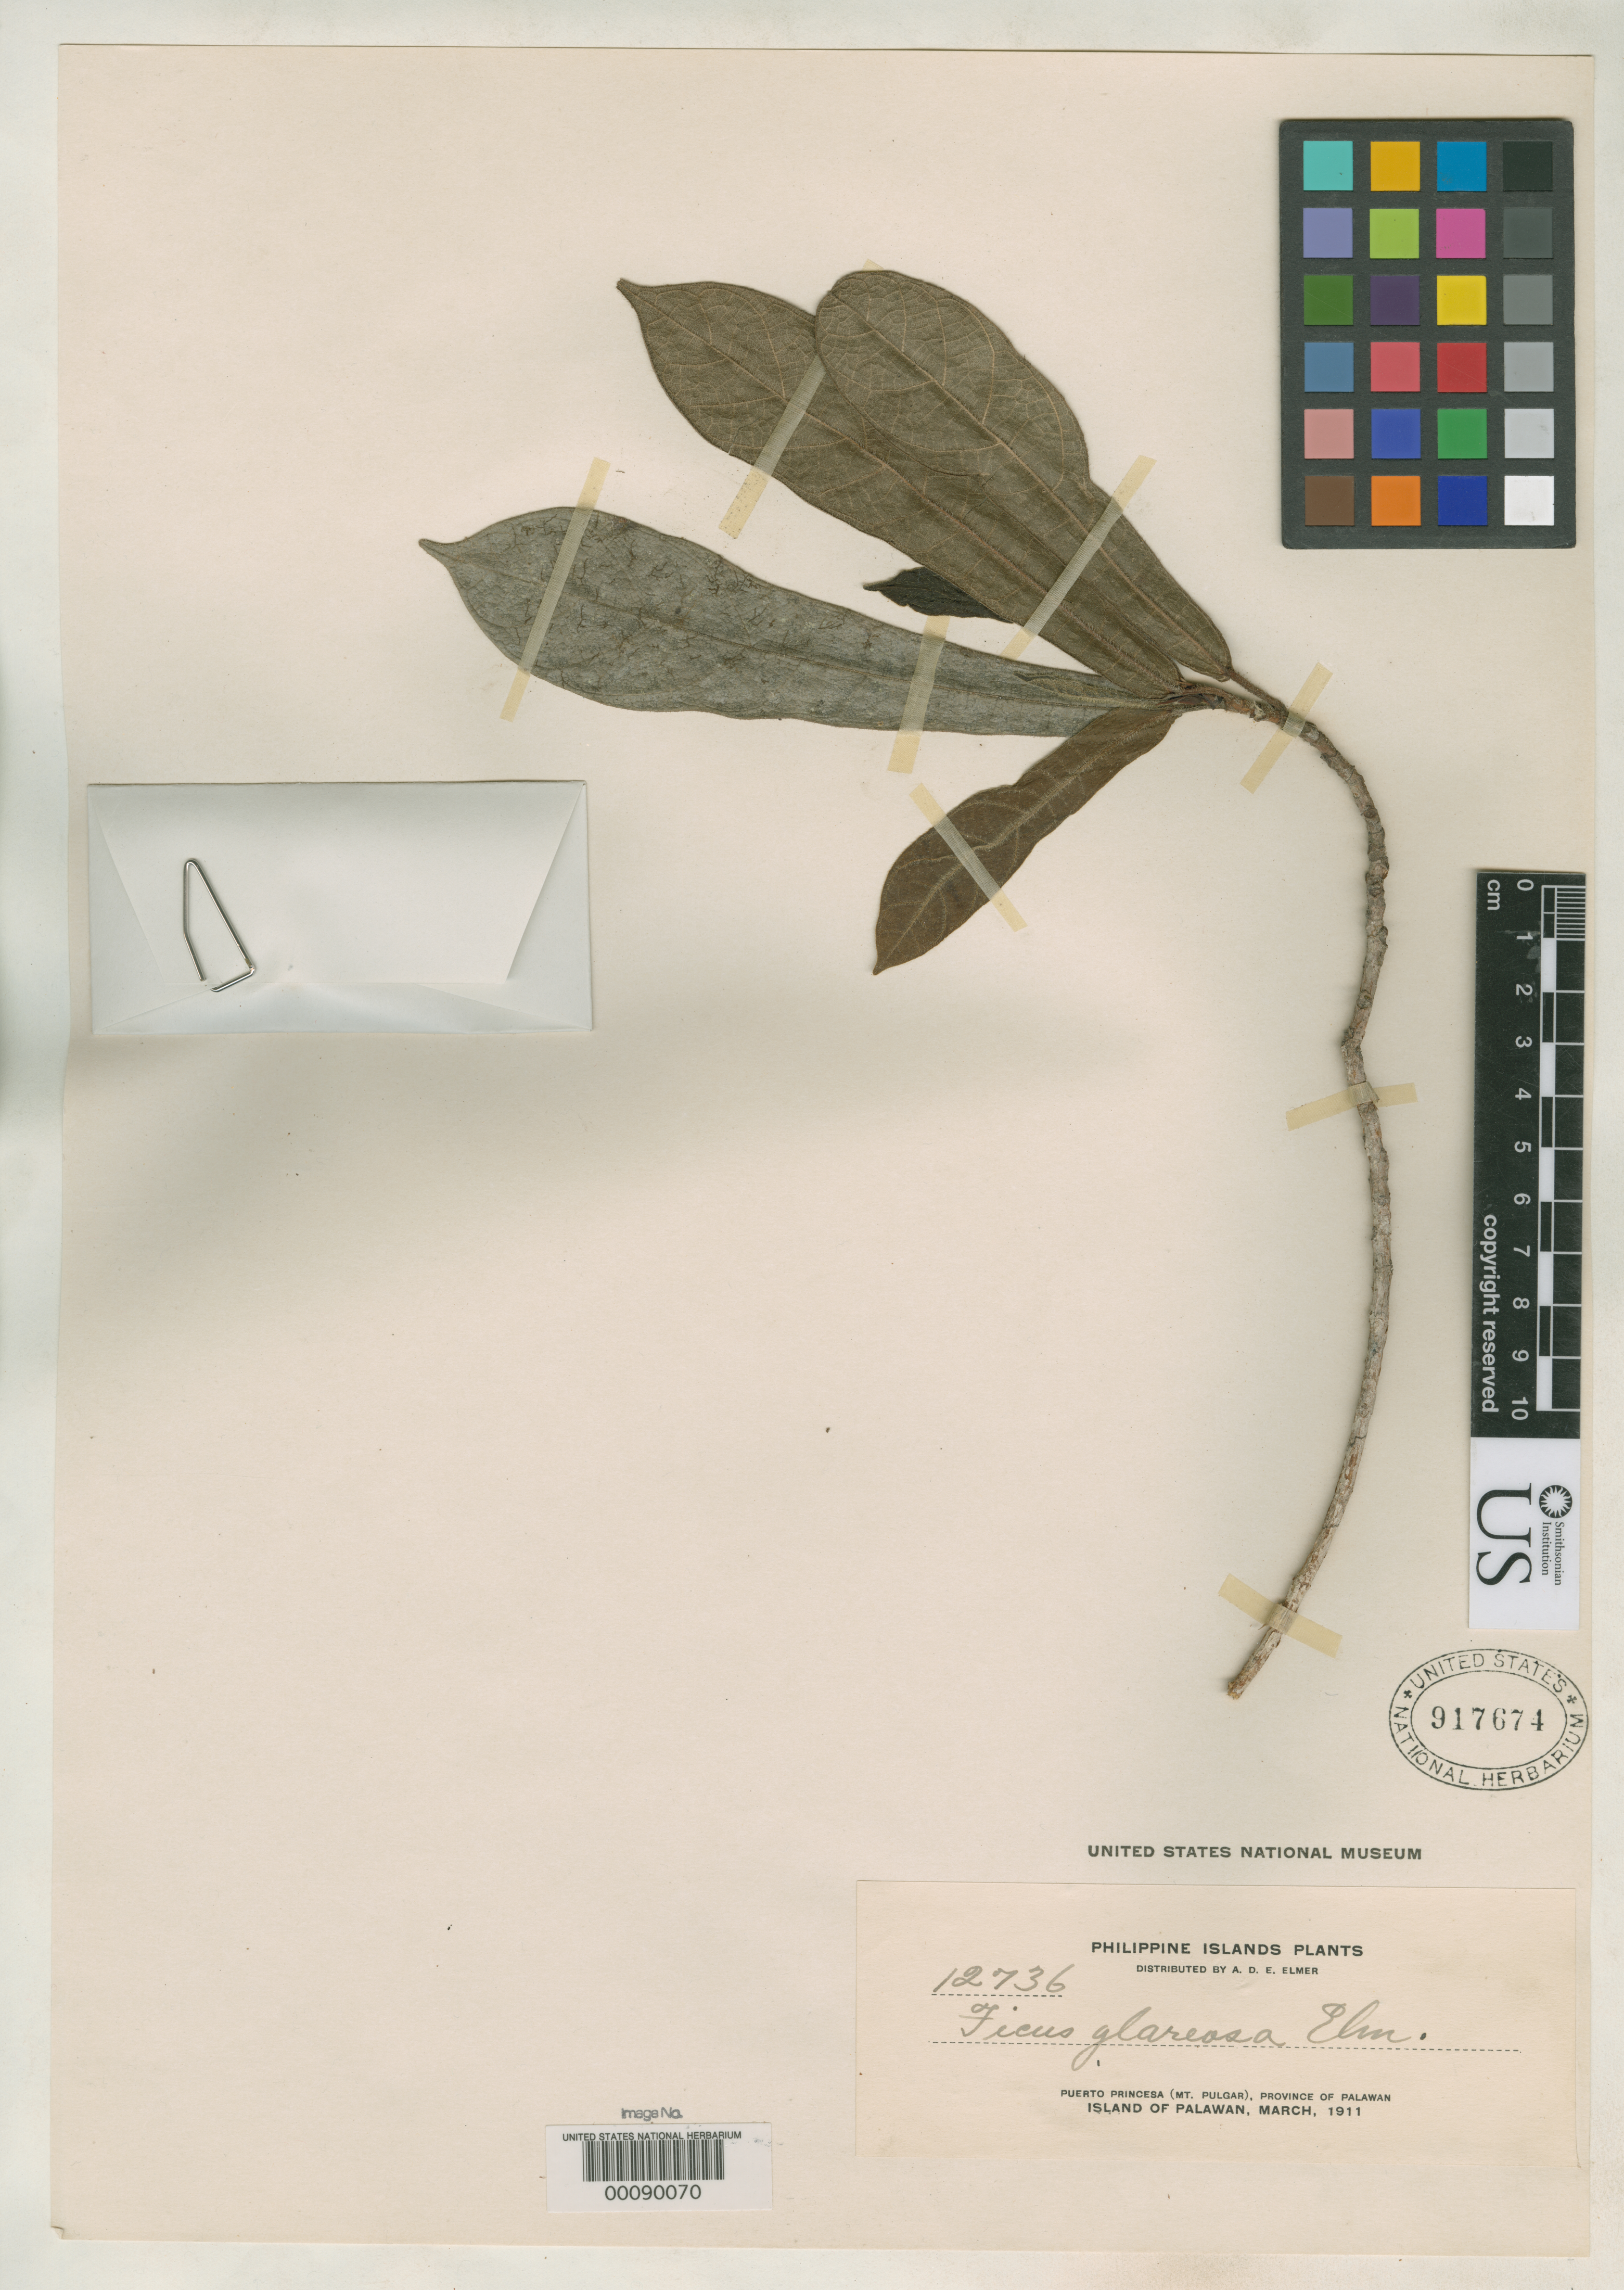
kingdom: Plantae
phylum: Tracheophyta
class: Magnoliopsida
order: Rosales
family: Moraceae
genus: Ficus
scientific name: Ficus glareosa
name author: Elmer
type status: Isotype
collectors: A. D. E. Elmer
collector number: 12736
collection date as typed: Mar 1911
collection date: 1911-03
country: Philippines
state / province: Mimaropa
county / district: Palawan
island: Palawan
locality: Puerto Princesa (Mt. Pulgar).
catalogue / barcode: US 917674